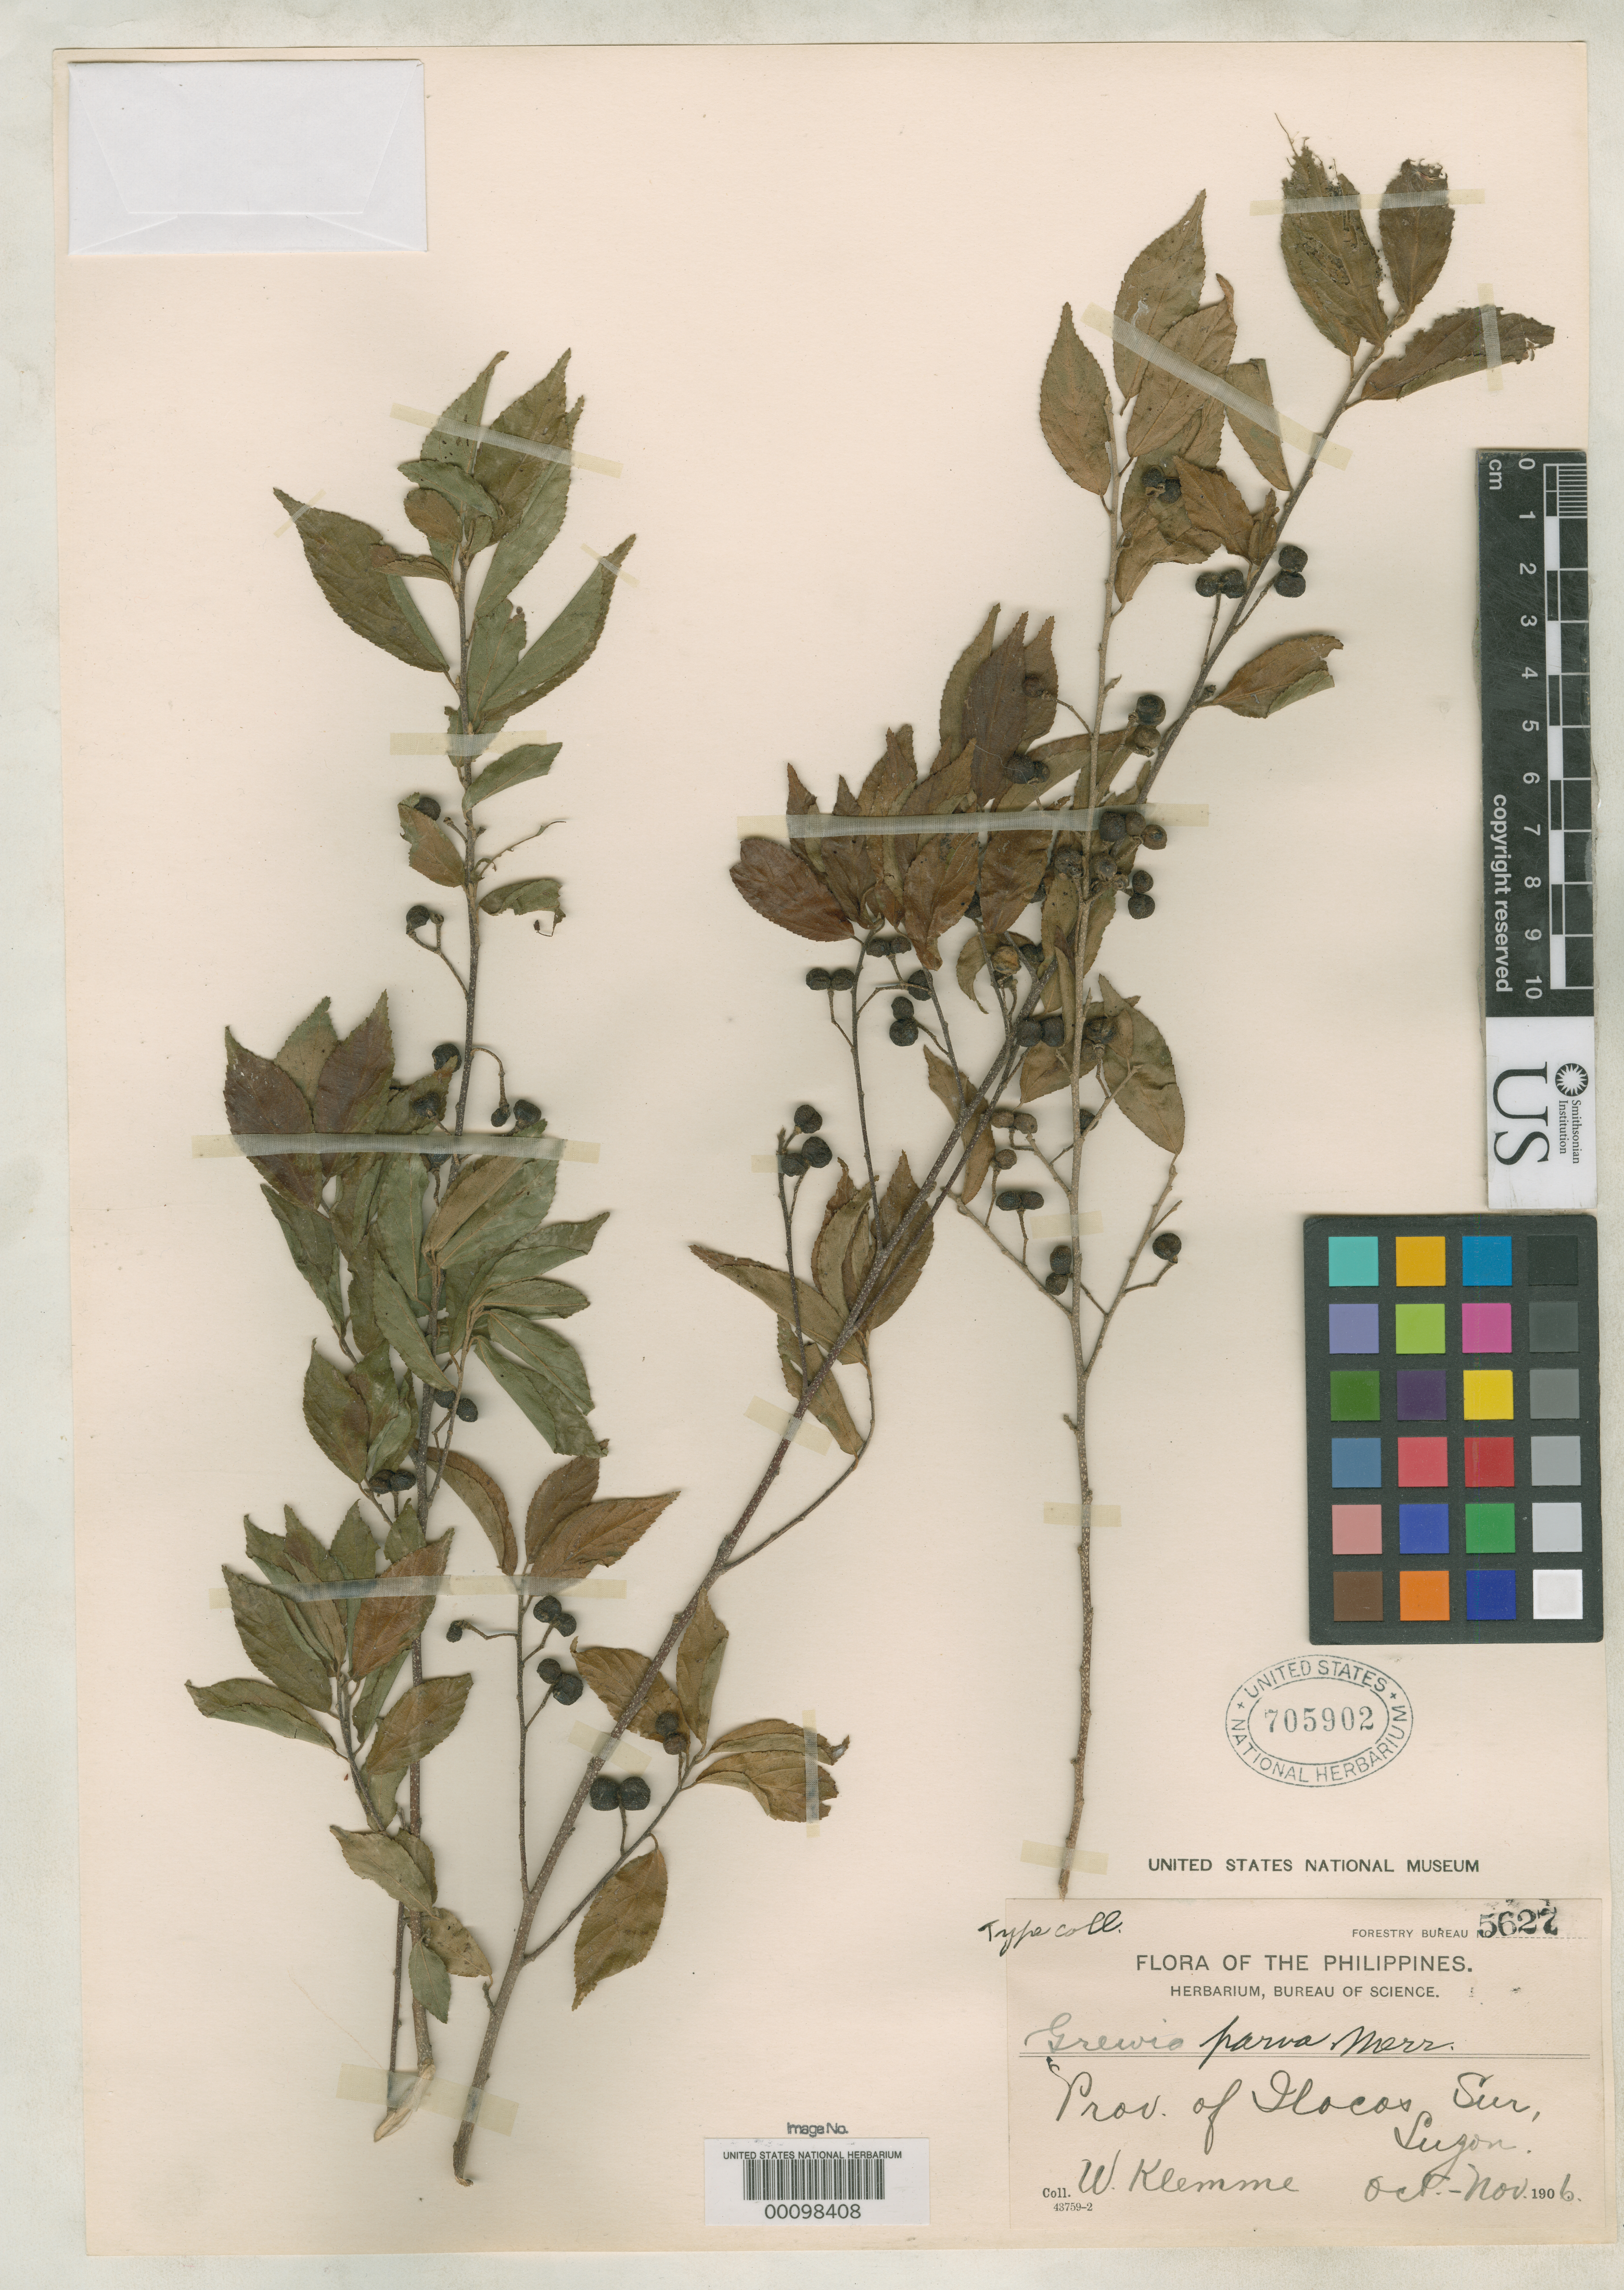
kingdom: Plantae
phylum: Tracheophyta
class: Magnoliopsida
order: Malvales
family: Malvaceae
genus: Grewia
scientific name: Grewia parva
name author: Merr.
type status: Isotype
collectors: W. Klemme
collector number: Bur. Sci. 5627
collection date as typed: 18 Oct 1906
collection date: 1906-10-18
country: Philippines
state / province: Ilocos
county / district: Ilocos Sur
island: Luzon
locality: San Quintin.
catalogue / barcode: US 705902